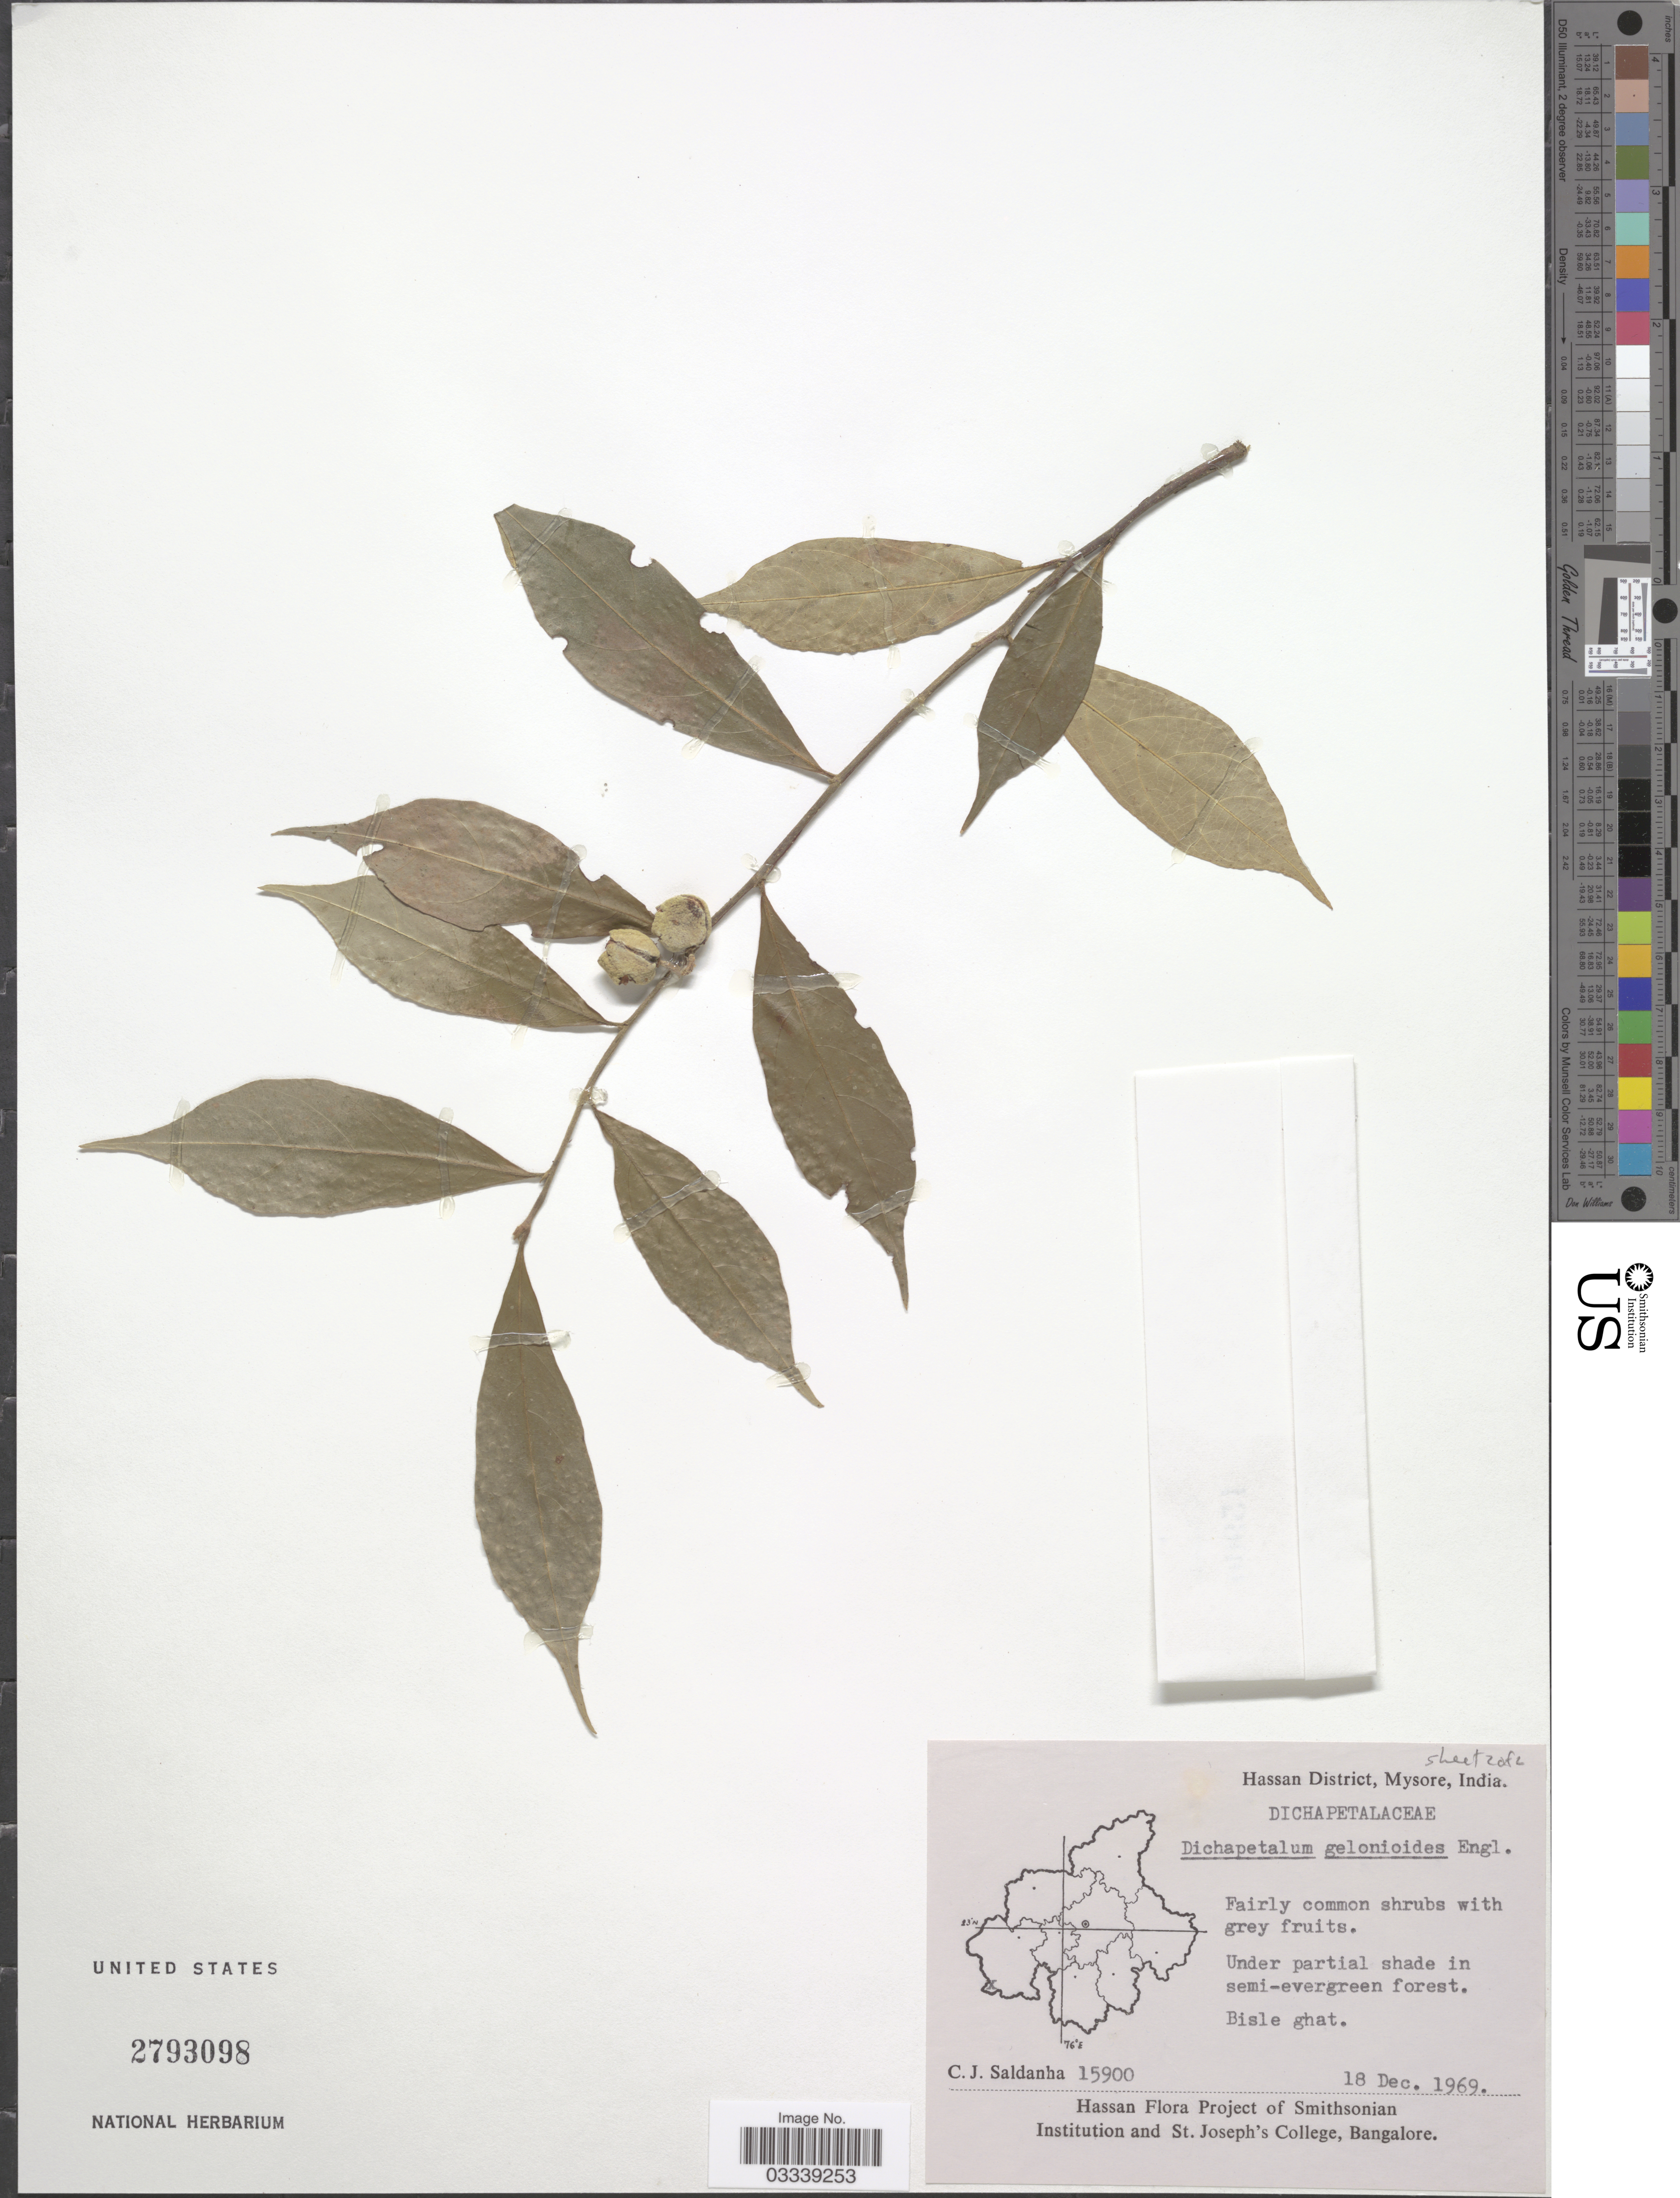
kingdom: Plantae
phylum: Tracheophyta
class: Magnoliopsida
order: Malpighiales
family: Dichapetalaceae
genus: Dichapetalum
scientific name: Dichapetalum gelonioides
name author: (Roxb.) Engl.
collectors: C. J. Saldanha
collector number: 15900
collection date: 1969-12-18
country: India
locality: Hassan District, Mysore, Bisle ghat.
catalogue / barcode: US 2793098